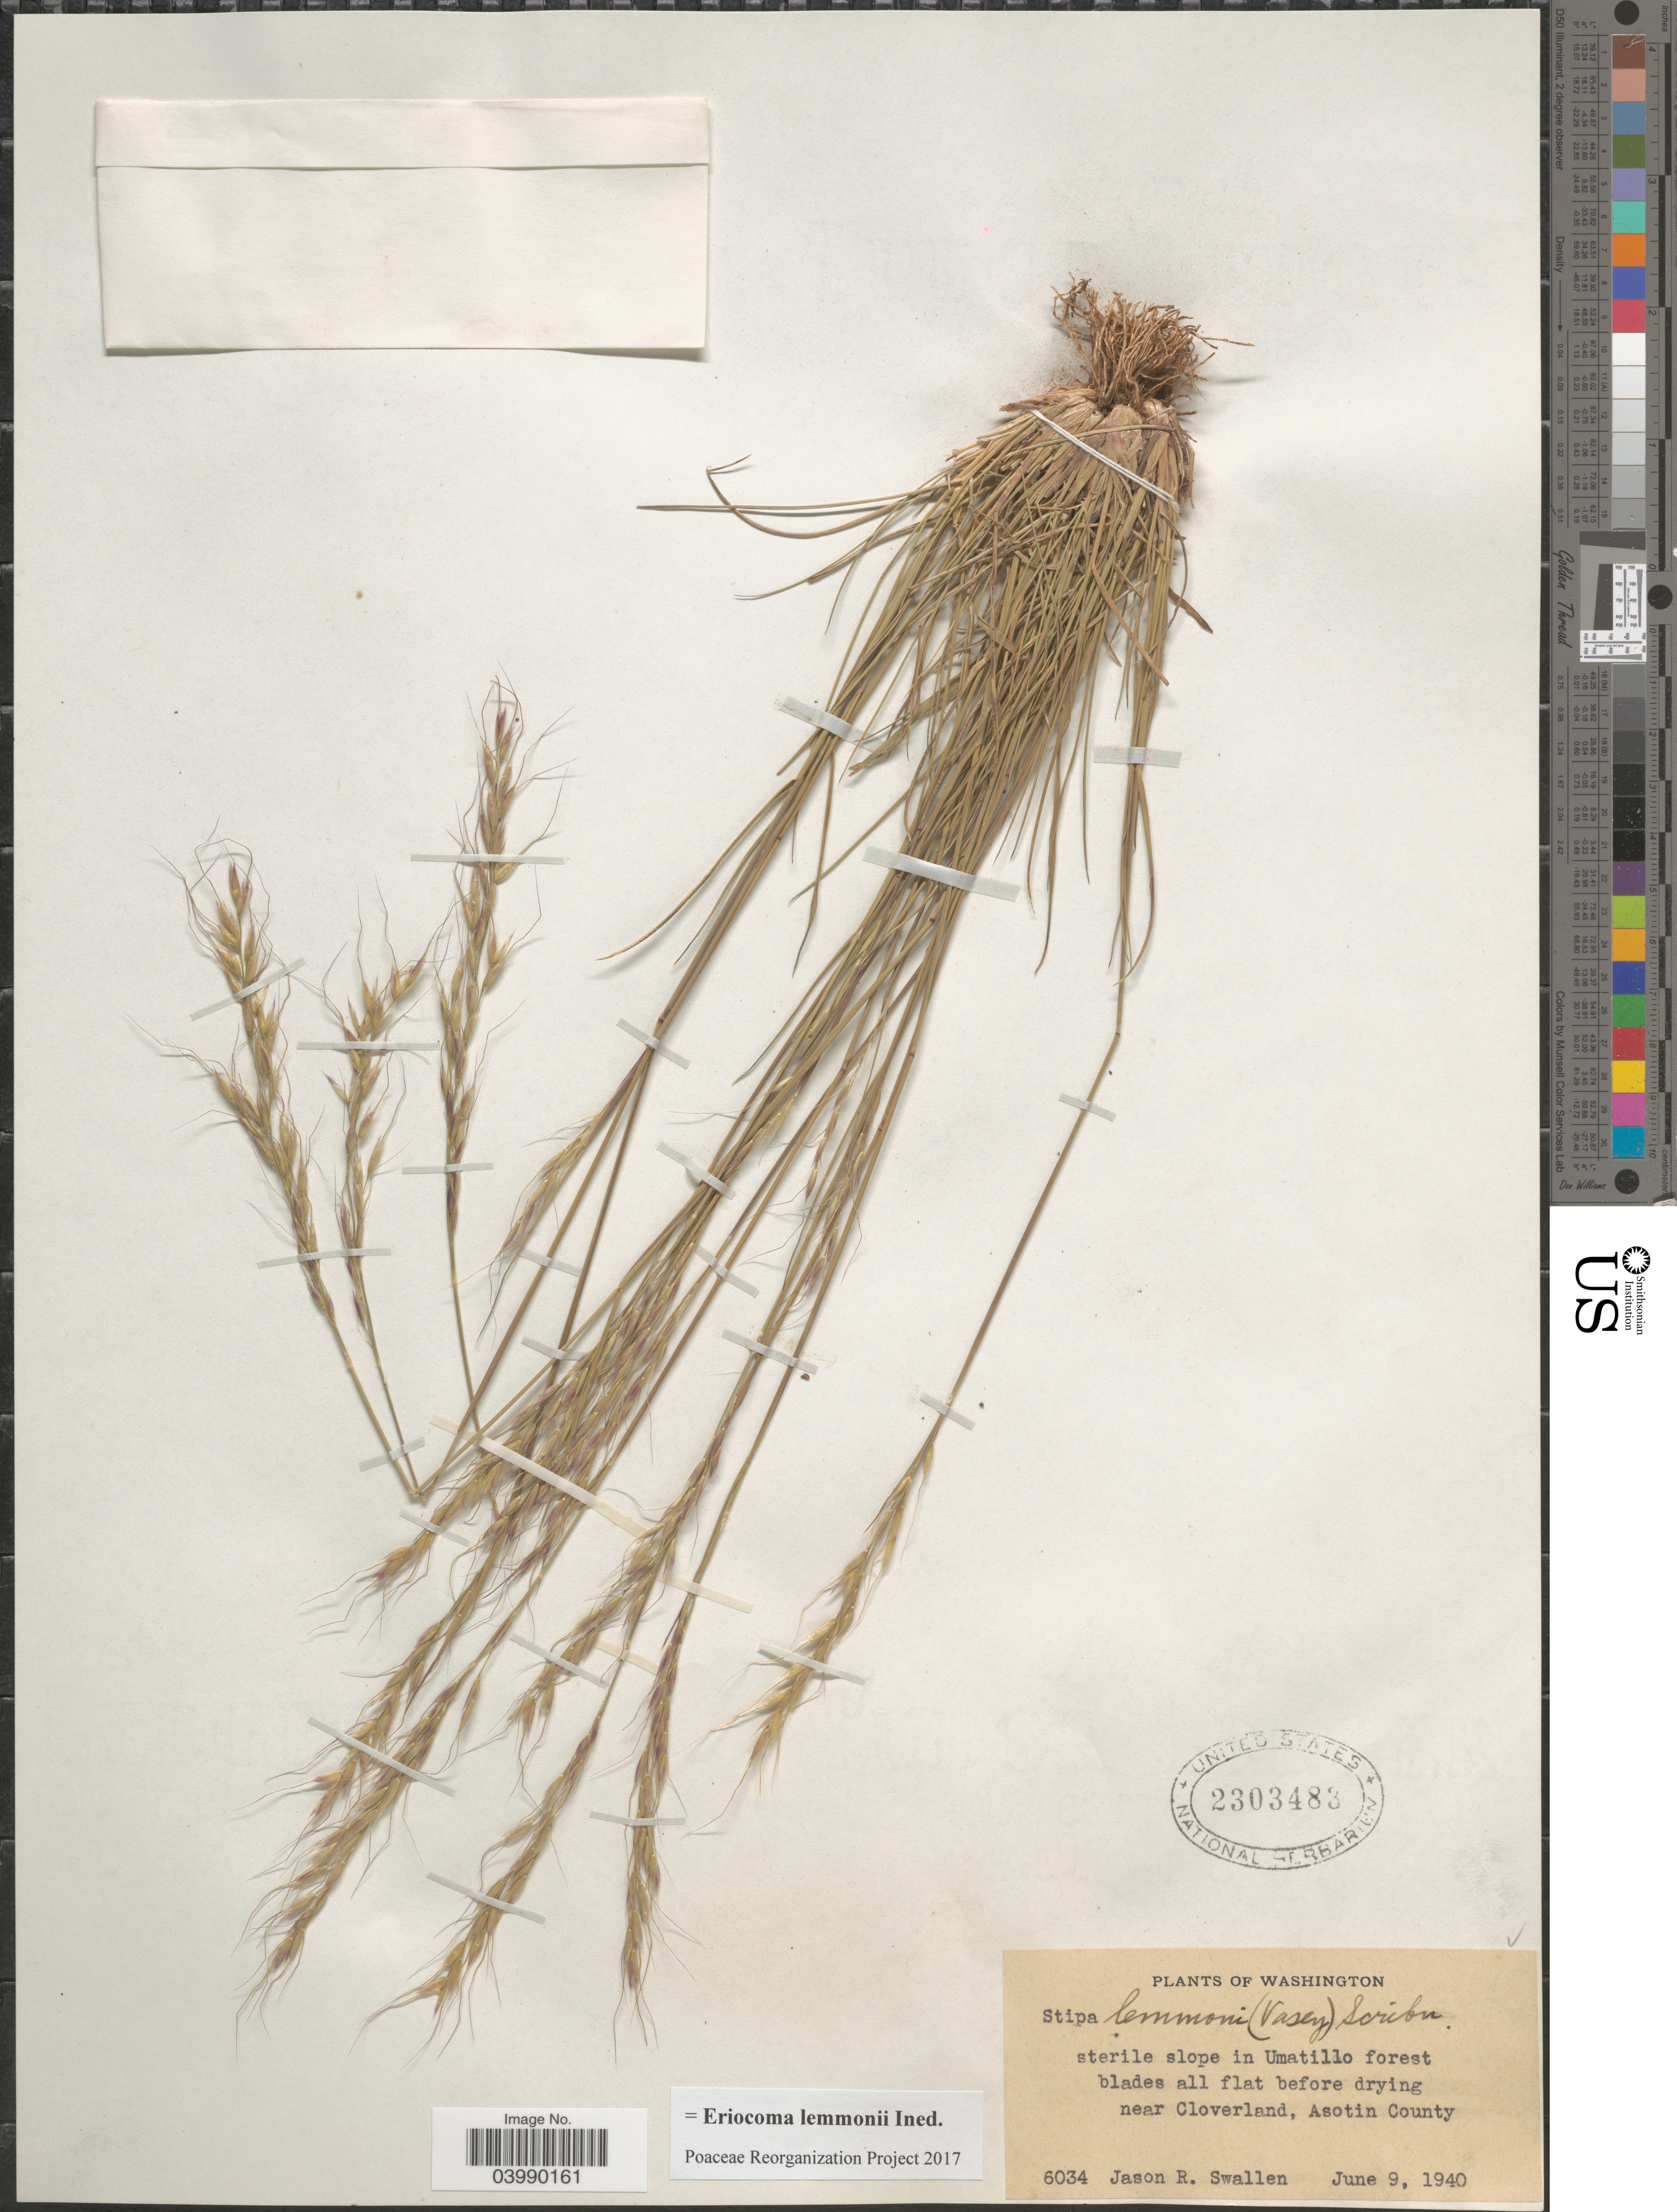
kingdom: Plantae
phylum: Tracheophyta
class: Liliopsida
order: Poales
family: Poaceae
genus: Eriocoma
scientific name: Eriocoma lemmonii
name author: (Vasey) Romasch.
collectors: J. R. Swallen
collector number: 6034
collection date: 1940-06-09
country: United States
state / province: Washington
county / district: Asotin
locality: In Umatillo forest blades before drying near Cloverland, Asotin County.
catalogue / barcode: US 2303483